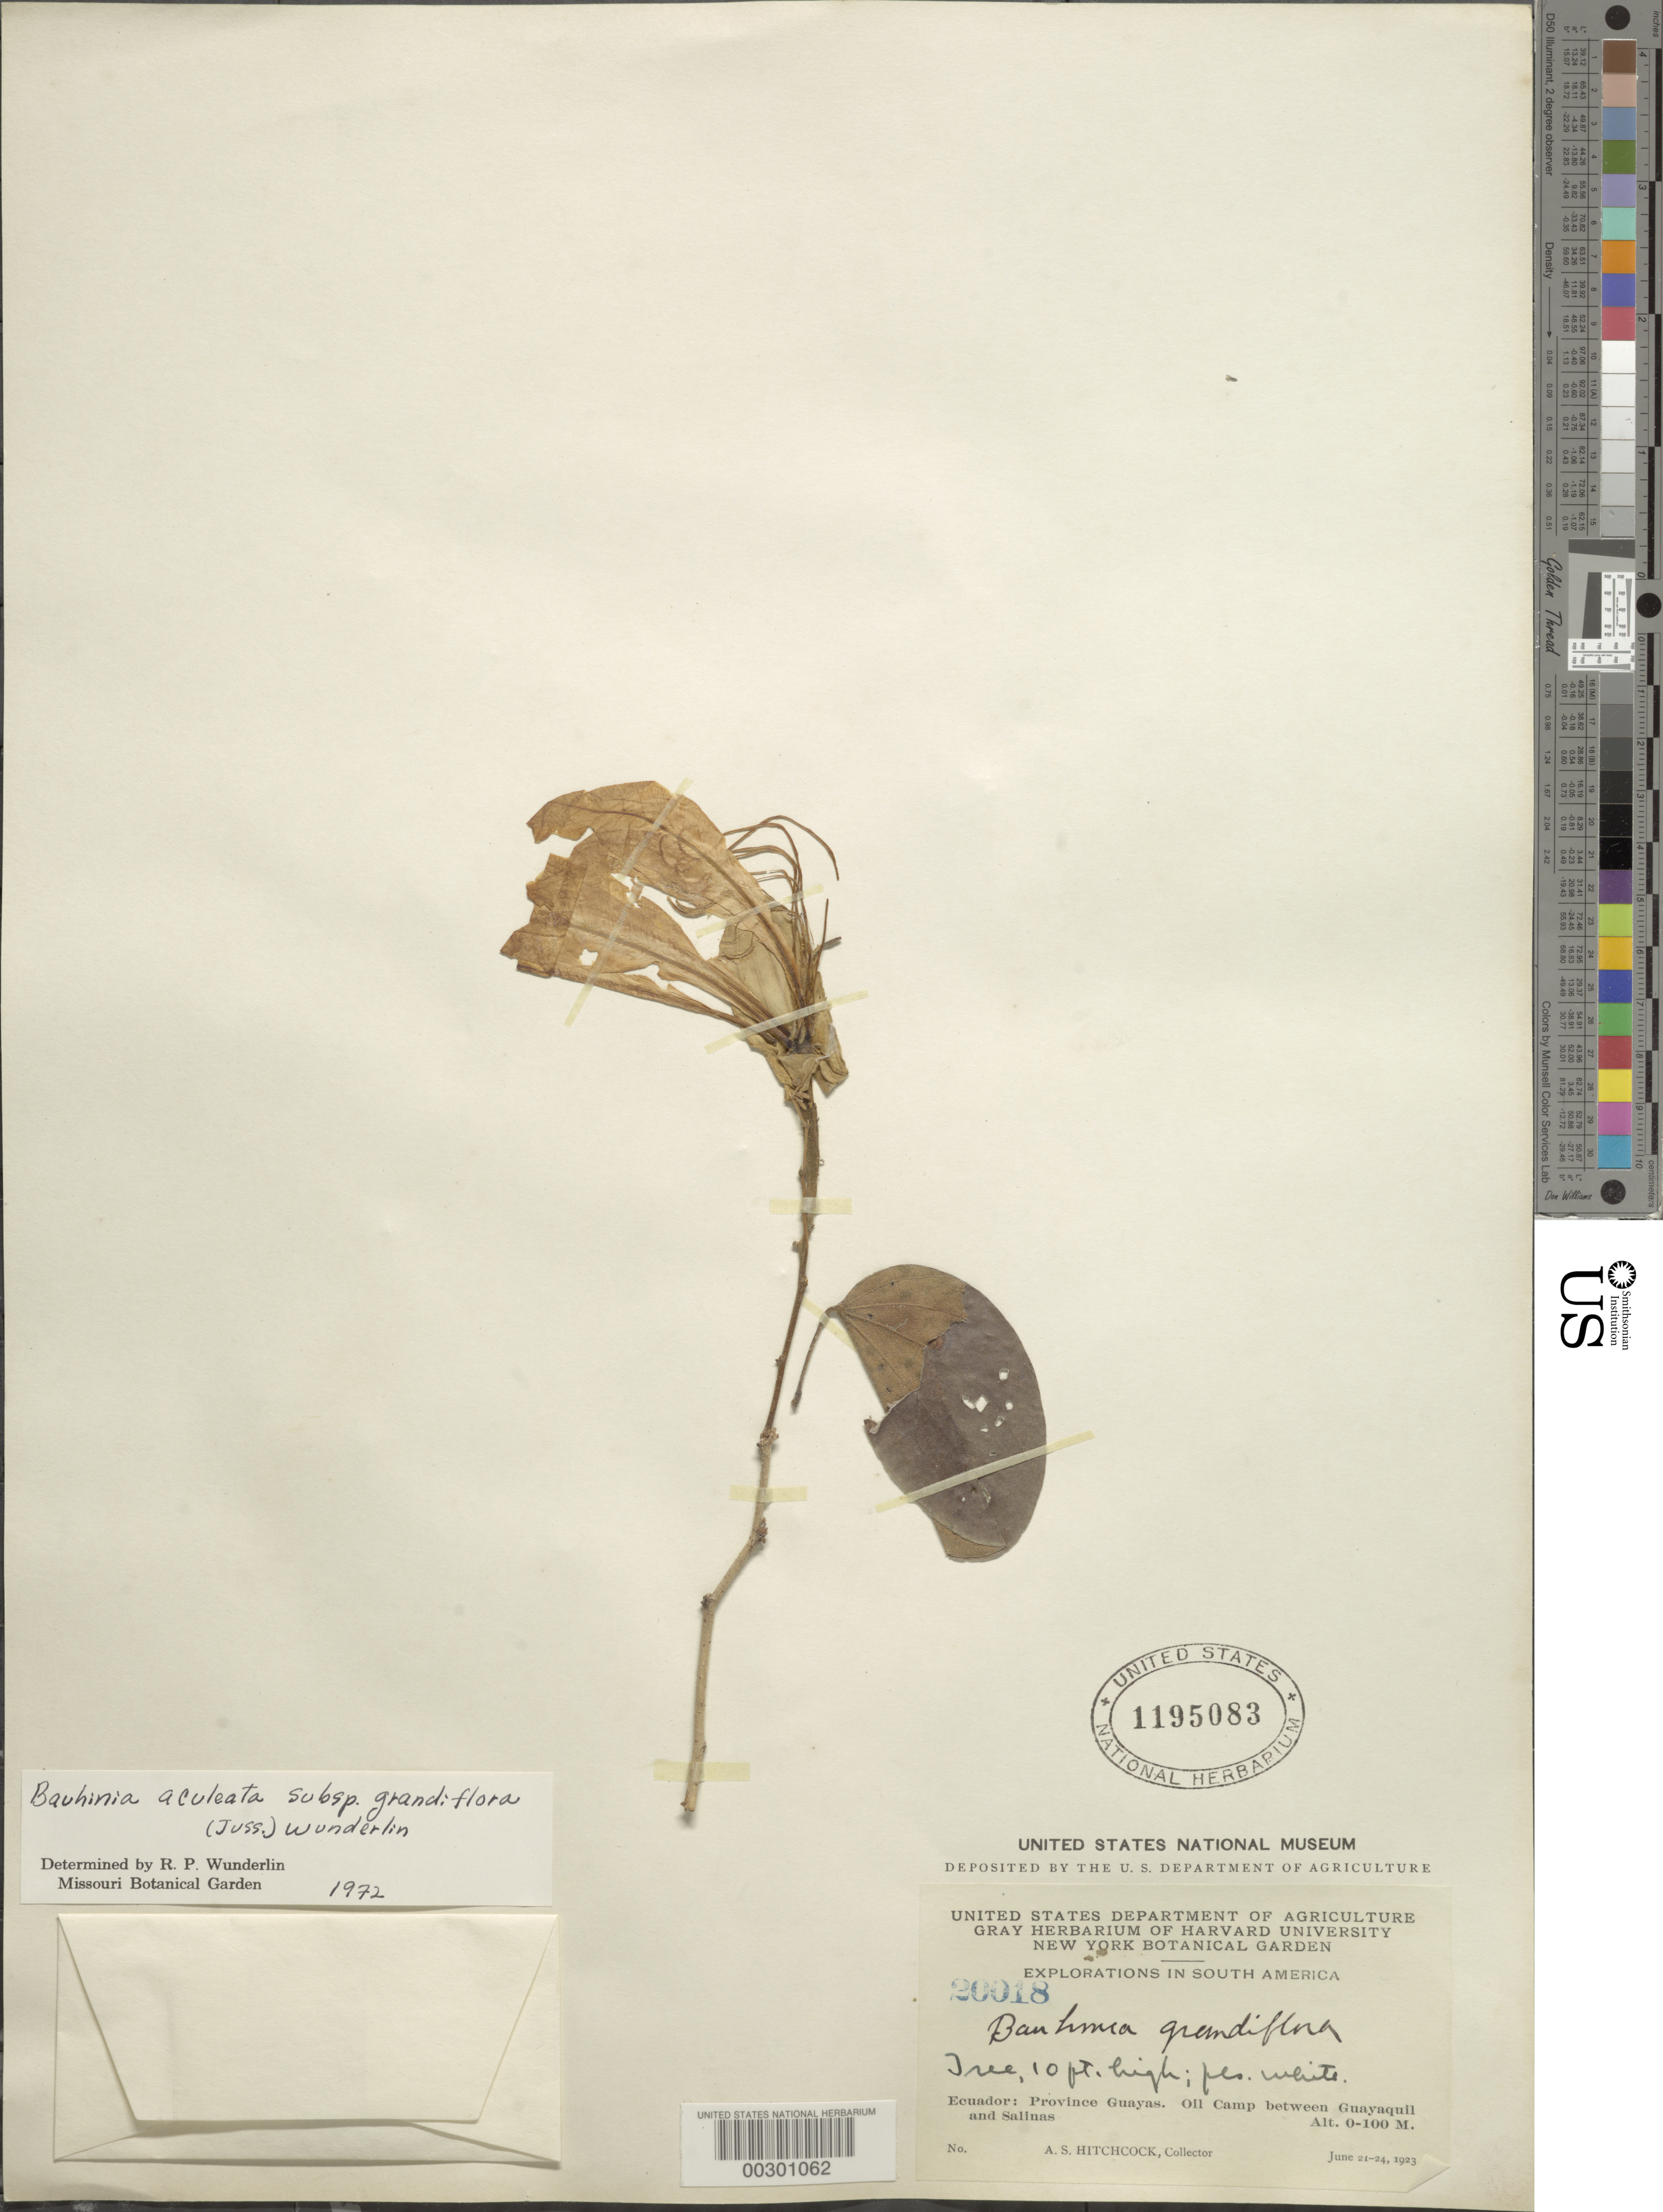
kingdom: Plantae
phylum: Tracheophyta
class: Magnoliopsida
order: Fabales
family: Fabaceae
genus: Bauhinia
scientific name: Bauhinia aculeata subsp. grandiflora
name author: (Juss.) Wunderlin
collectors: A. S. Hitchcock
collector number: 20018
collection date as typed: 21 Jun 1923 to 24 Jun 1923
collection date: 1923-06-21/1923-06-24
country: Ecuador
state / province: Guayas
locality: Oil camp between Guayaquil and Salinas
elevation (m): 0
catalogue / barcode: US 1195083